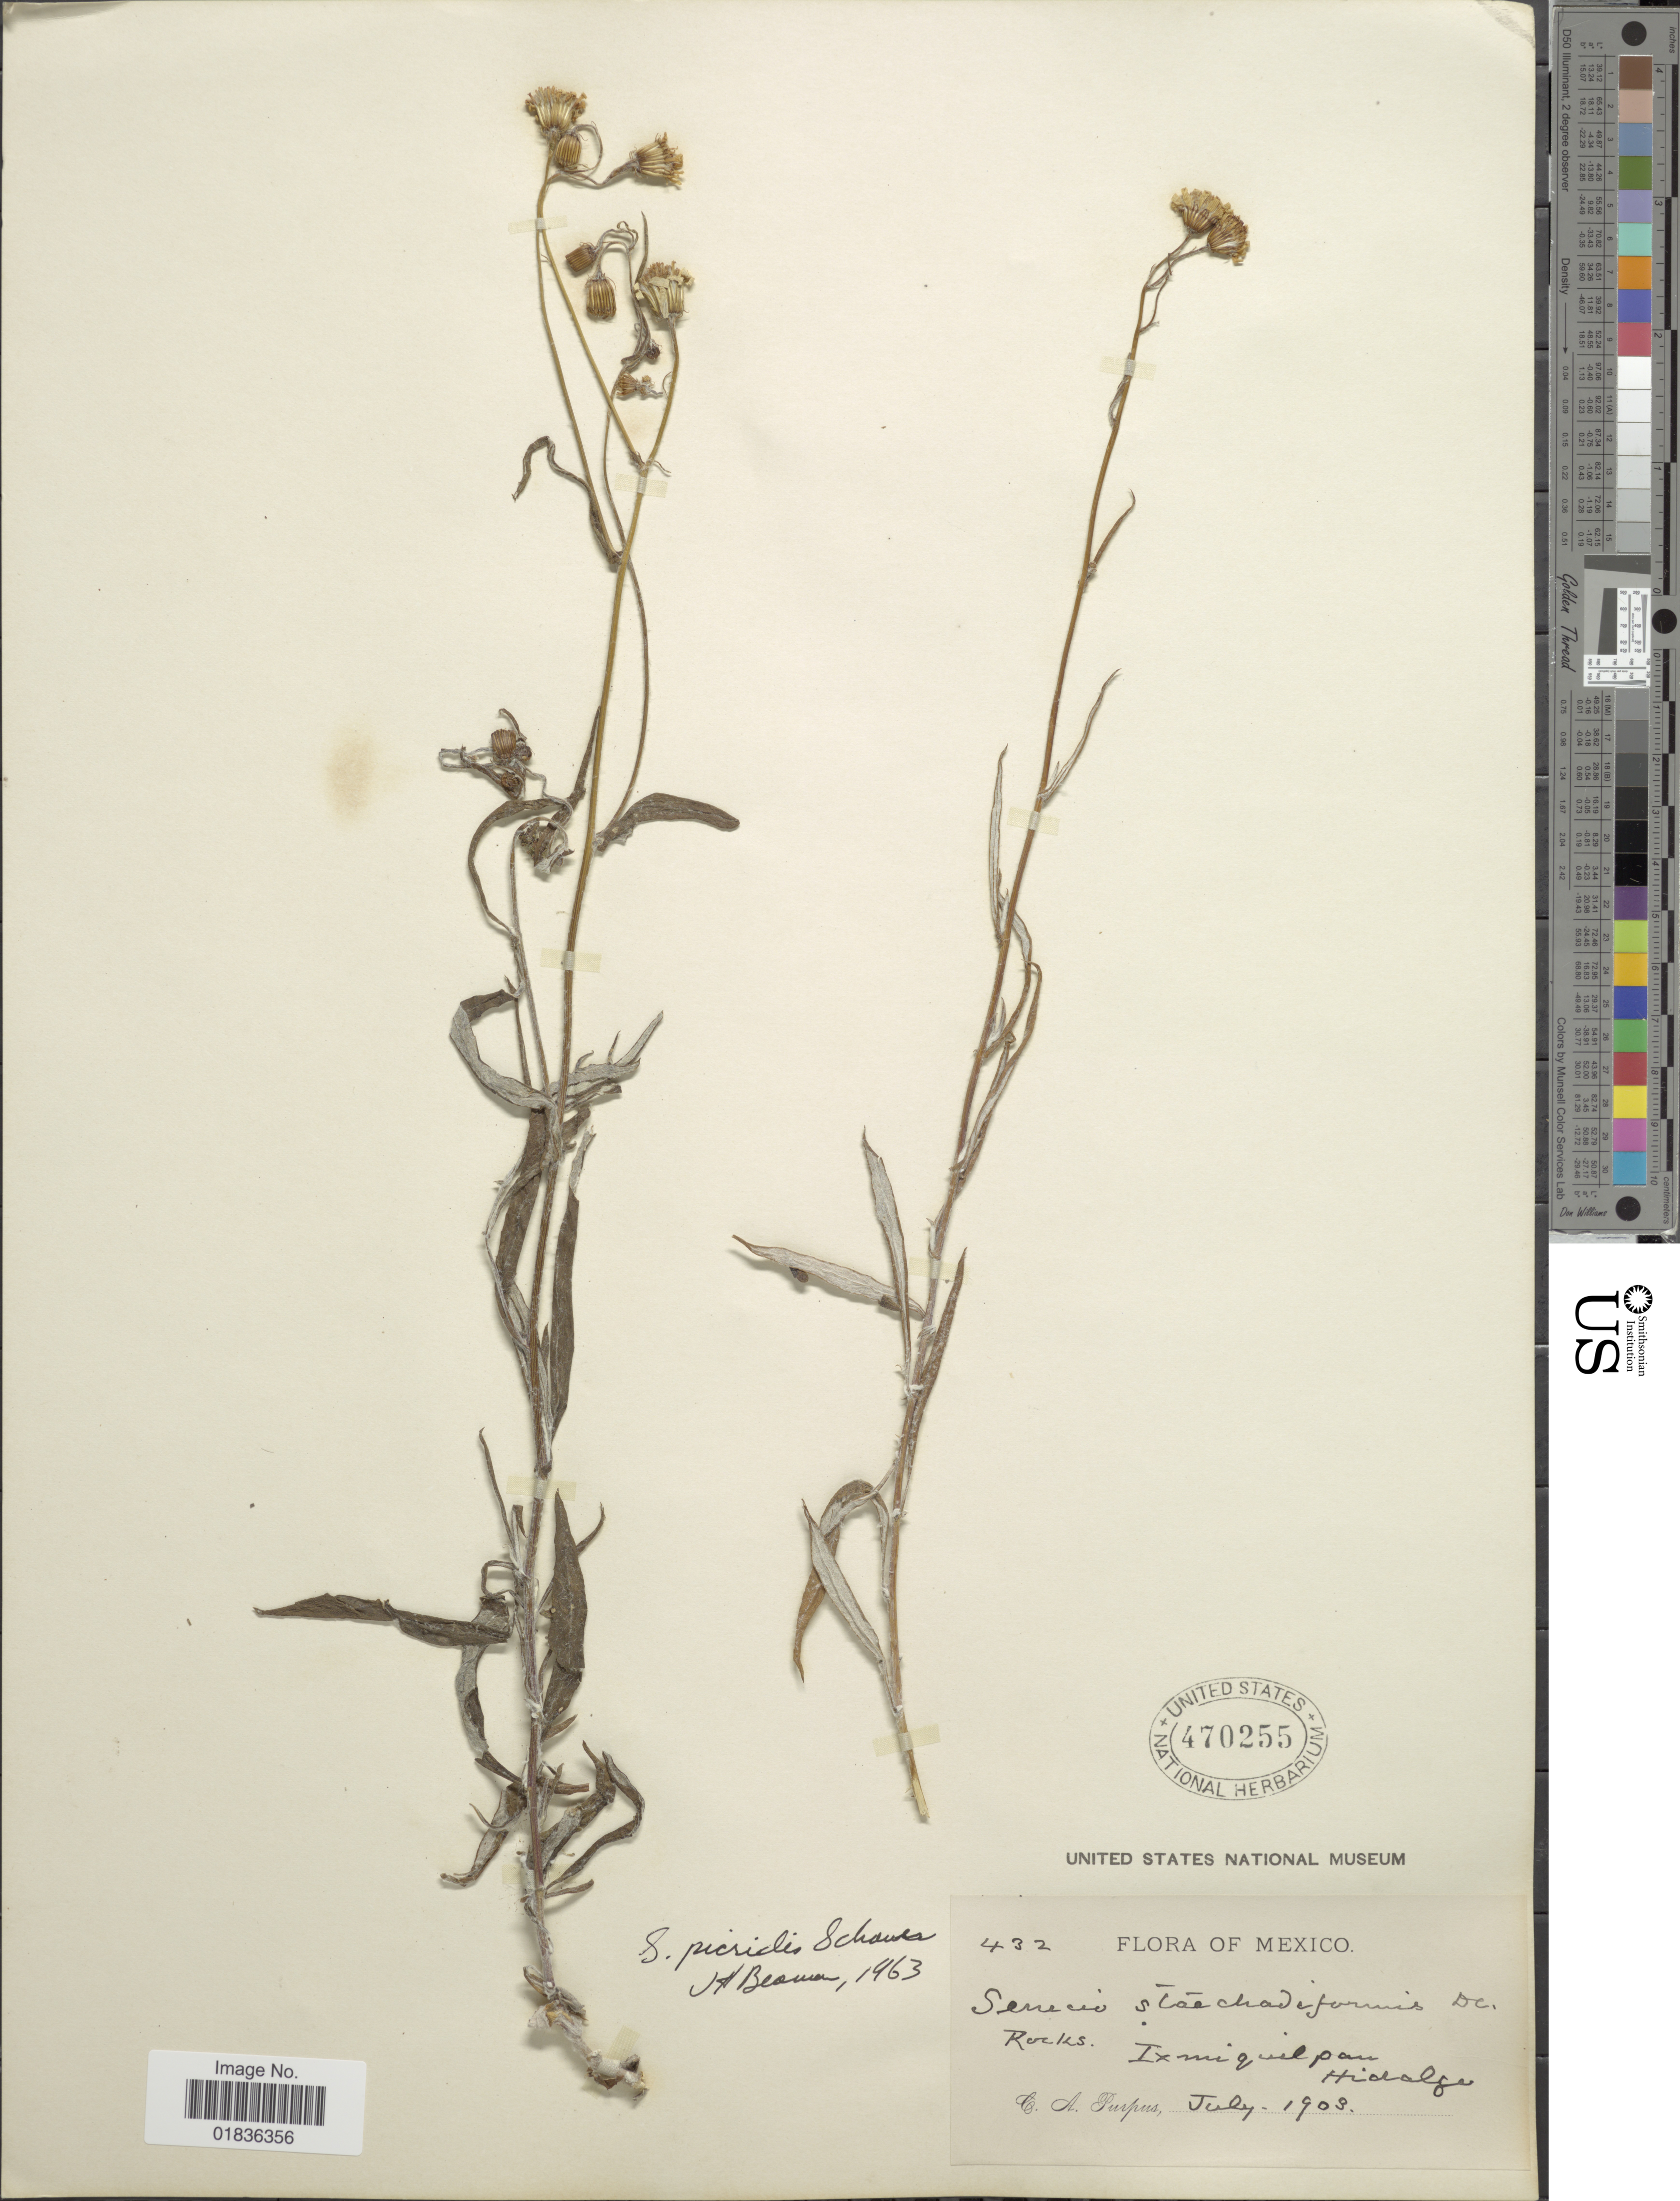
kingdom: Plantae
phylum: Tracheophyta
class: Magnoliopsida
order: Asterales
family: Asteraceae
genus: Senecio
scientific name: Senecio picridis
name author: S. Schauer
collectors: C. A. Purpus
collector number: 432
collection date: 1903-07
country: Mexico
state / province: Hidalgo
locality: Ixmiquilpan.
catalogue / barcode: US 470255